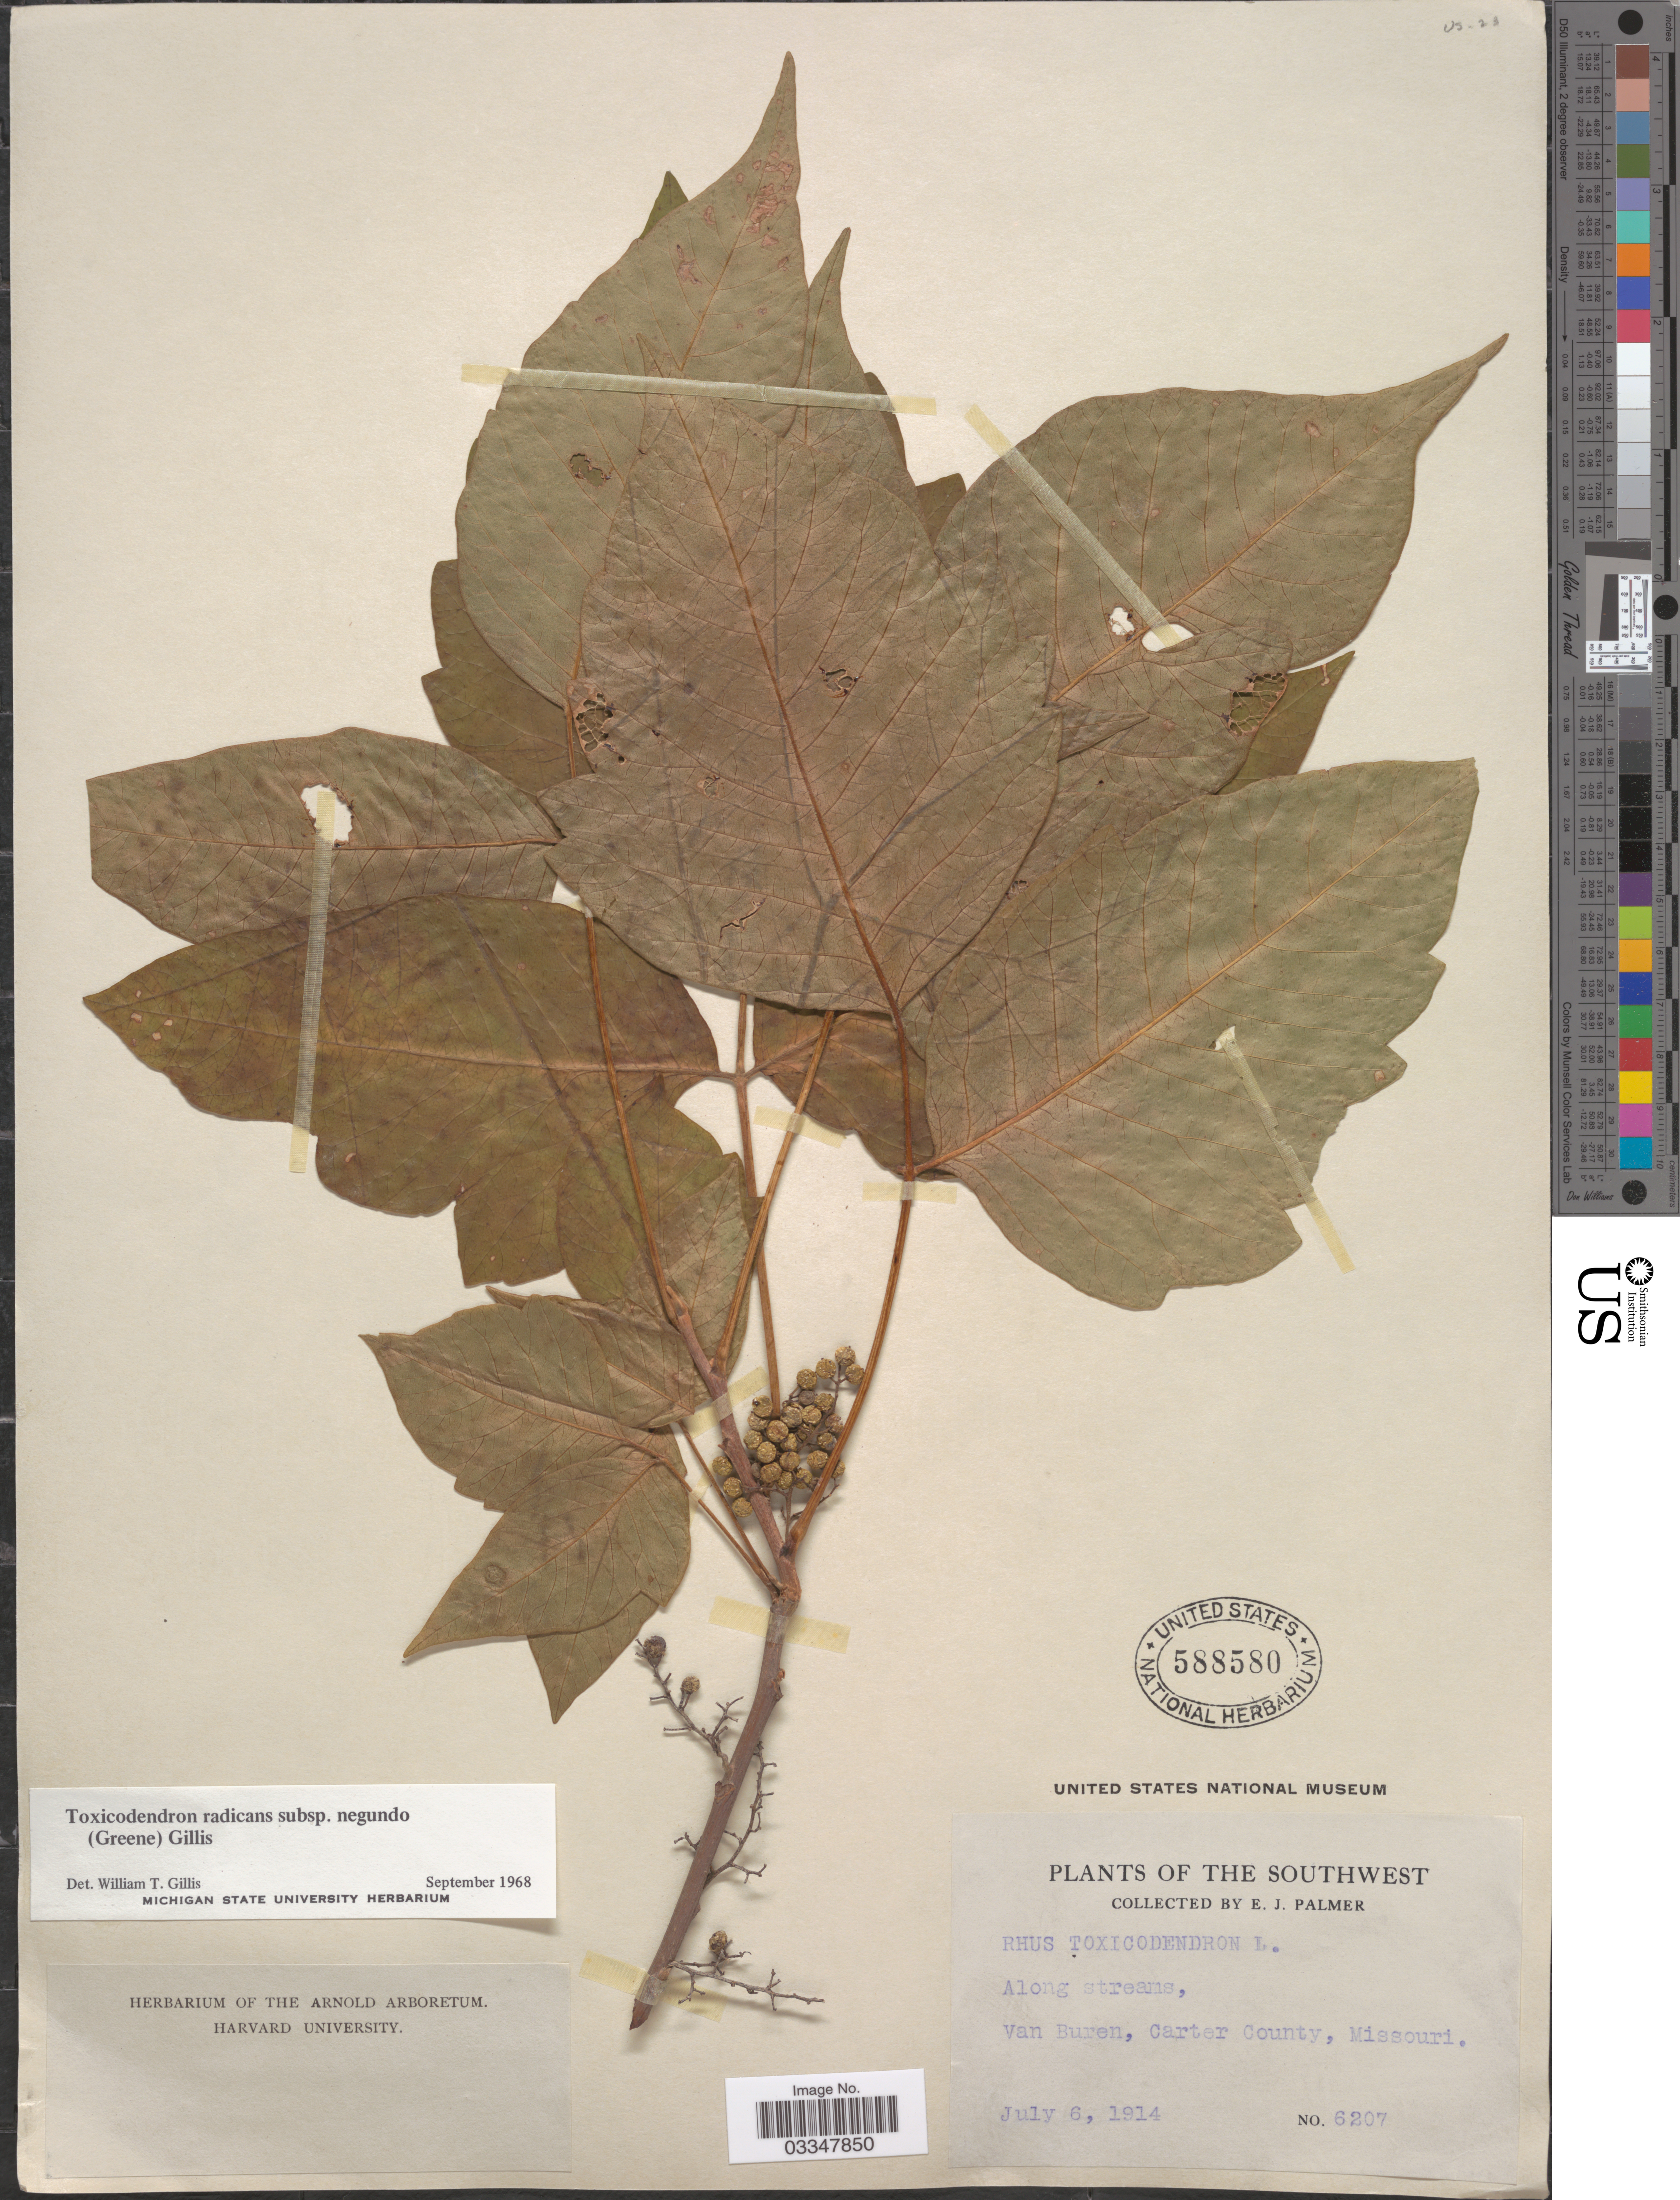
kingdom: Plantae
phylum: Tracheophyta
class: Magnoliopsida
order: Sapindales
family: Anacardiaceae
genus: Toxicodendron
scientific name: Toxicodendron radicans subsp. negundo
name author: (Greene) Gillis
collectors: E. J. Palmer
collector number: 6207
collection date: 1914-07-06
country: United States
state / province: Missouri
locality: The Southwest. Van Buren, Carter County.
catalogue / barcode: US 588580